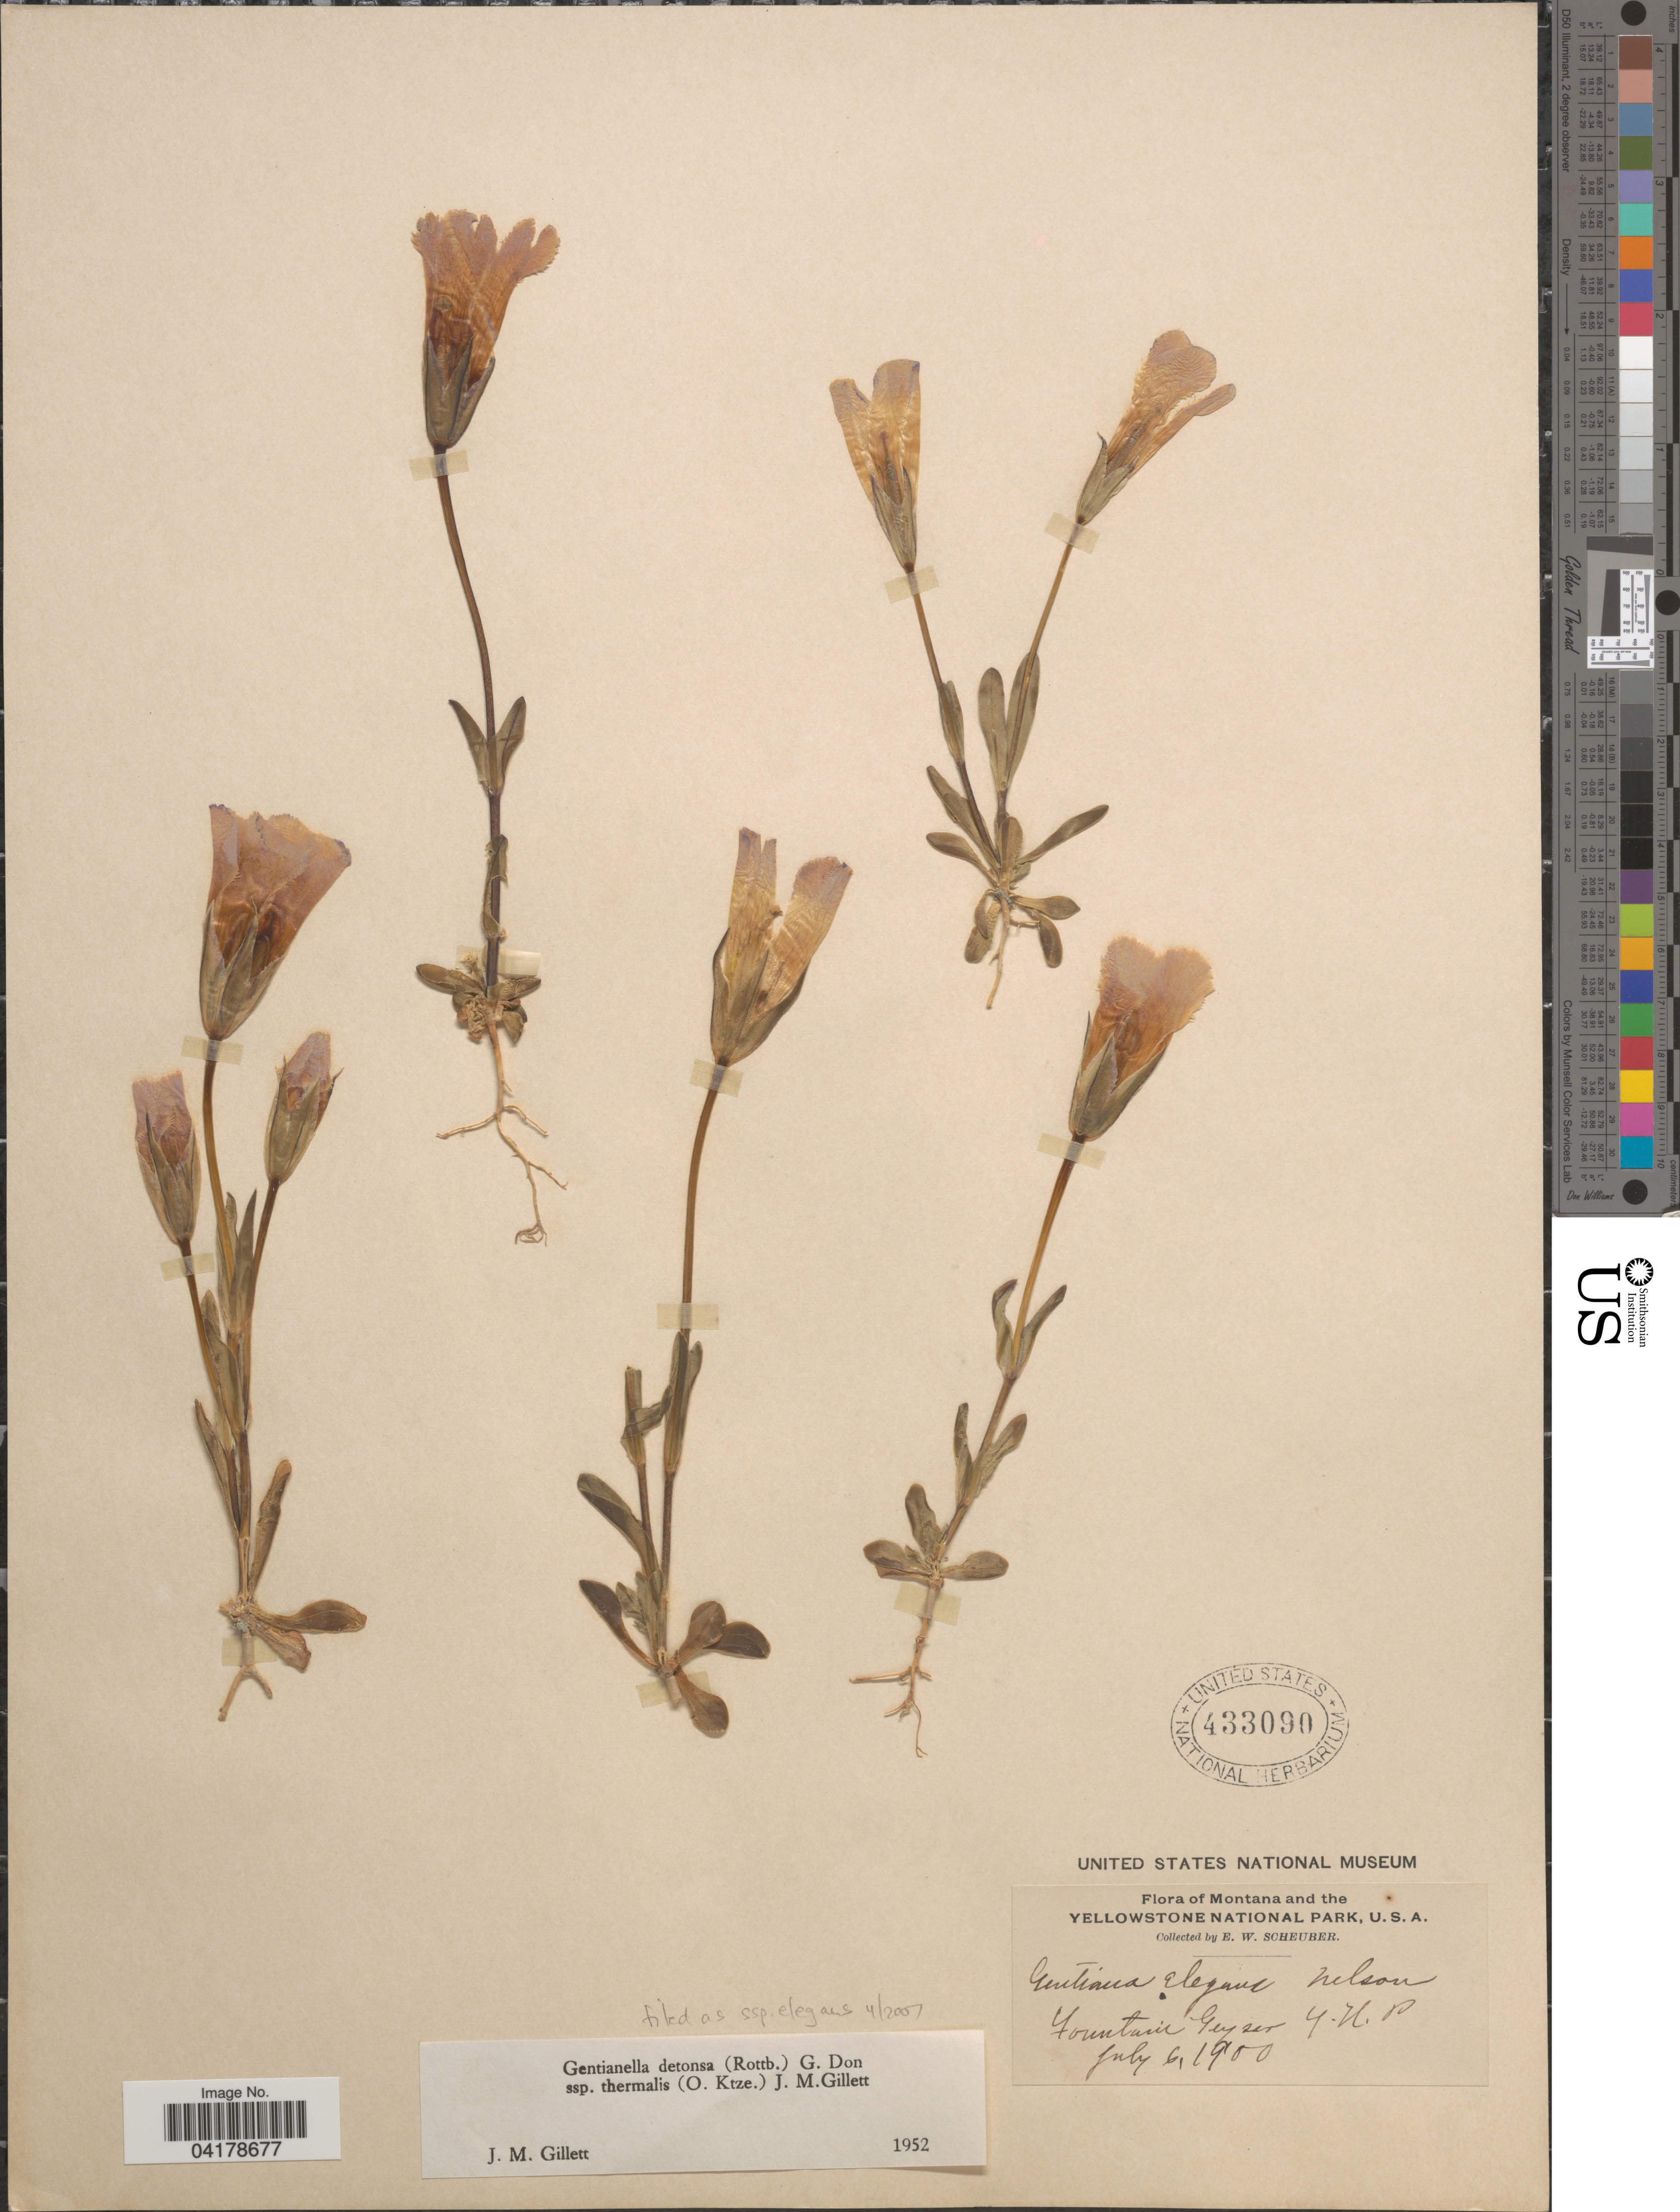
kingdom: Plantae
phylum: Tracheophyta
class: Magnoliopsida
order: Gentianales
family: Gentianaceae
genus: Gentianella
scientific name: Gentianella detonsa subsp. thermalis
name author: (Kuntze) J.M. Gillett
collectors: E. Scheuber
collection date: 1900-07-06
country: United States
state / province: Montana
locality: The Yellowstone National Park. Fountain Geyser Y.N.P.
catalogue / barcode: US 433090